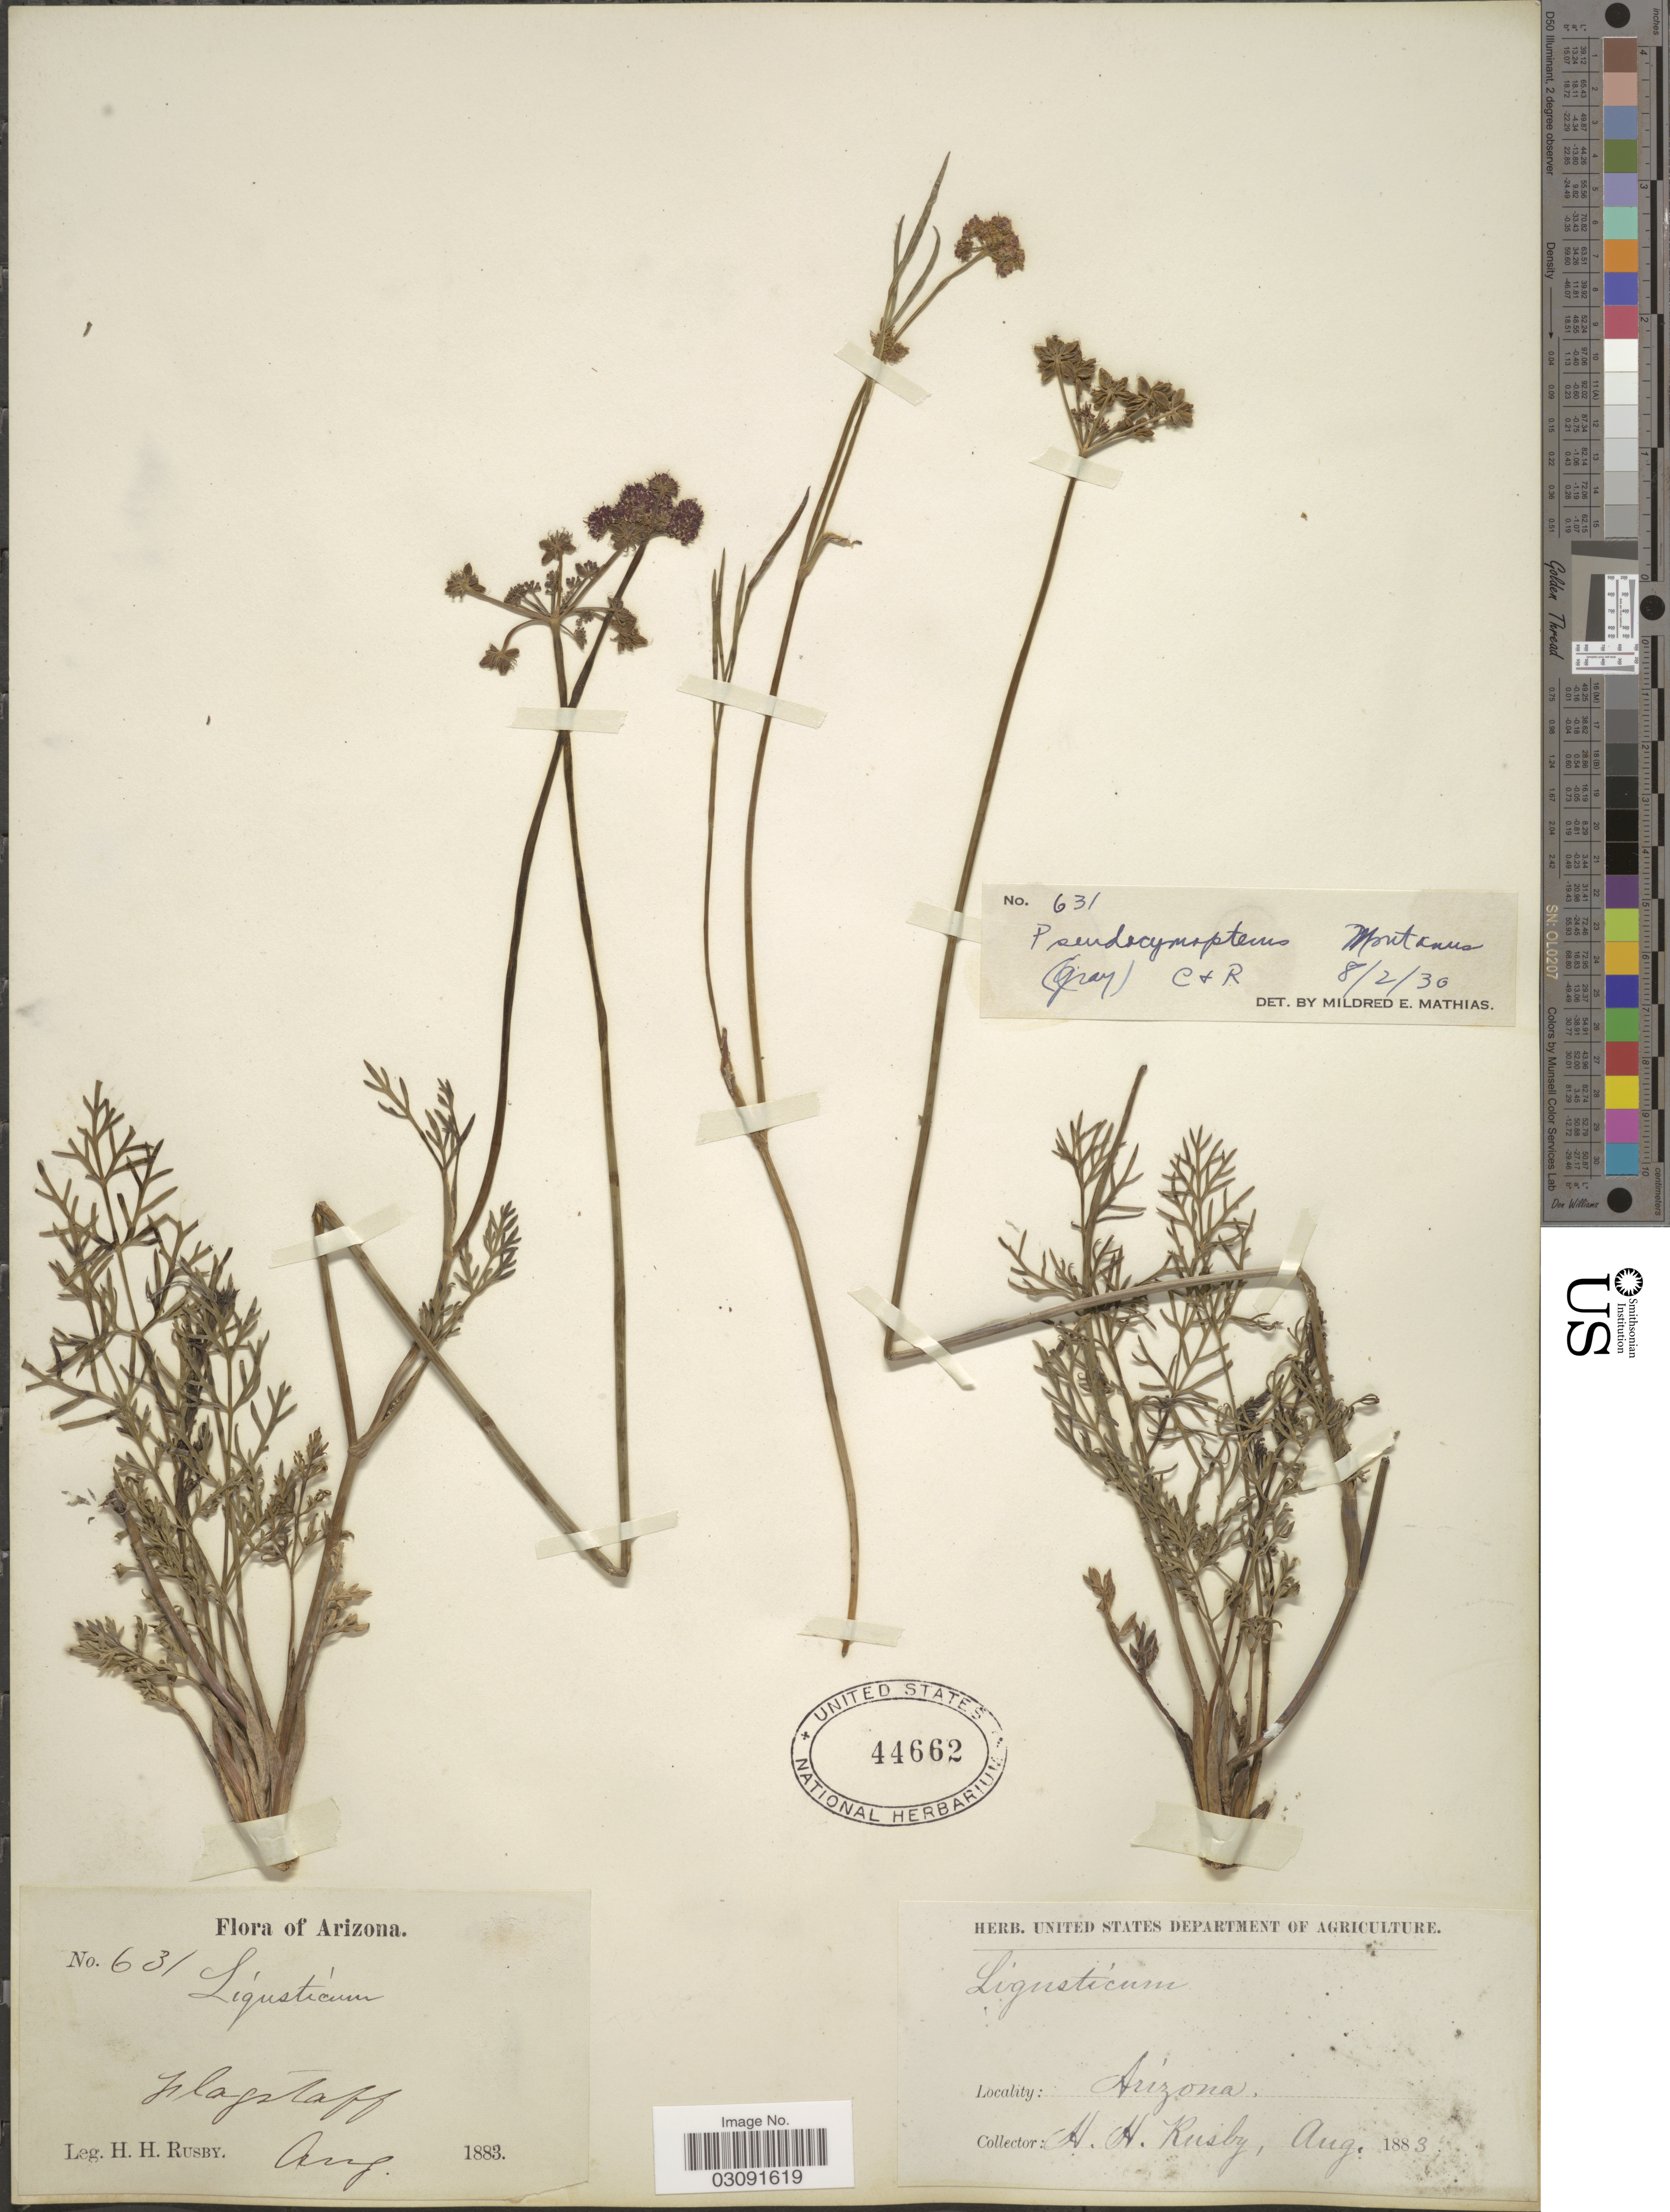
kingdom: Plantae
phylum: Tracheophyta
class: Magnoliopsida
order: Apiales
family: Apiaceae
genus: Pseudocymopterus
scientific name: Pseudocymopterus montanus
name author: (A. Gray) J.M. Coult. & Rose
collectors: H. H. Rusby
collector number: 631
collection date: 1883-08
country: United States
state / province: Arizona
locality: Flagstaff.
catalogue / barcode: US 44662